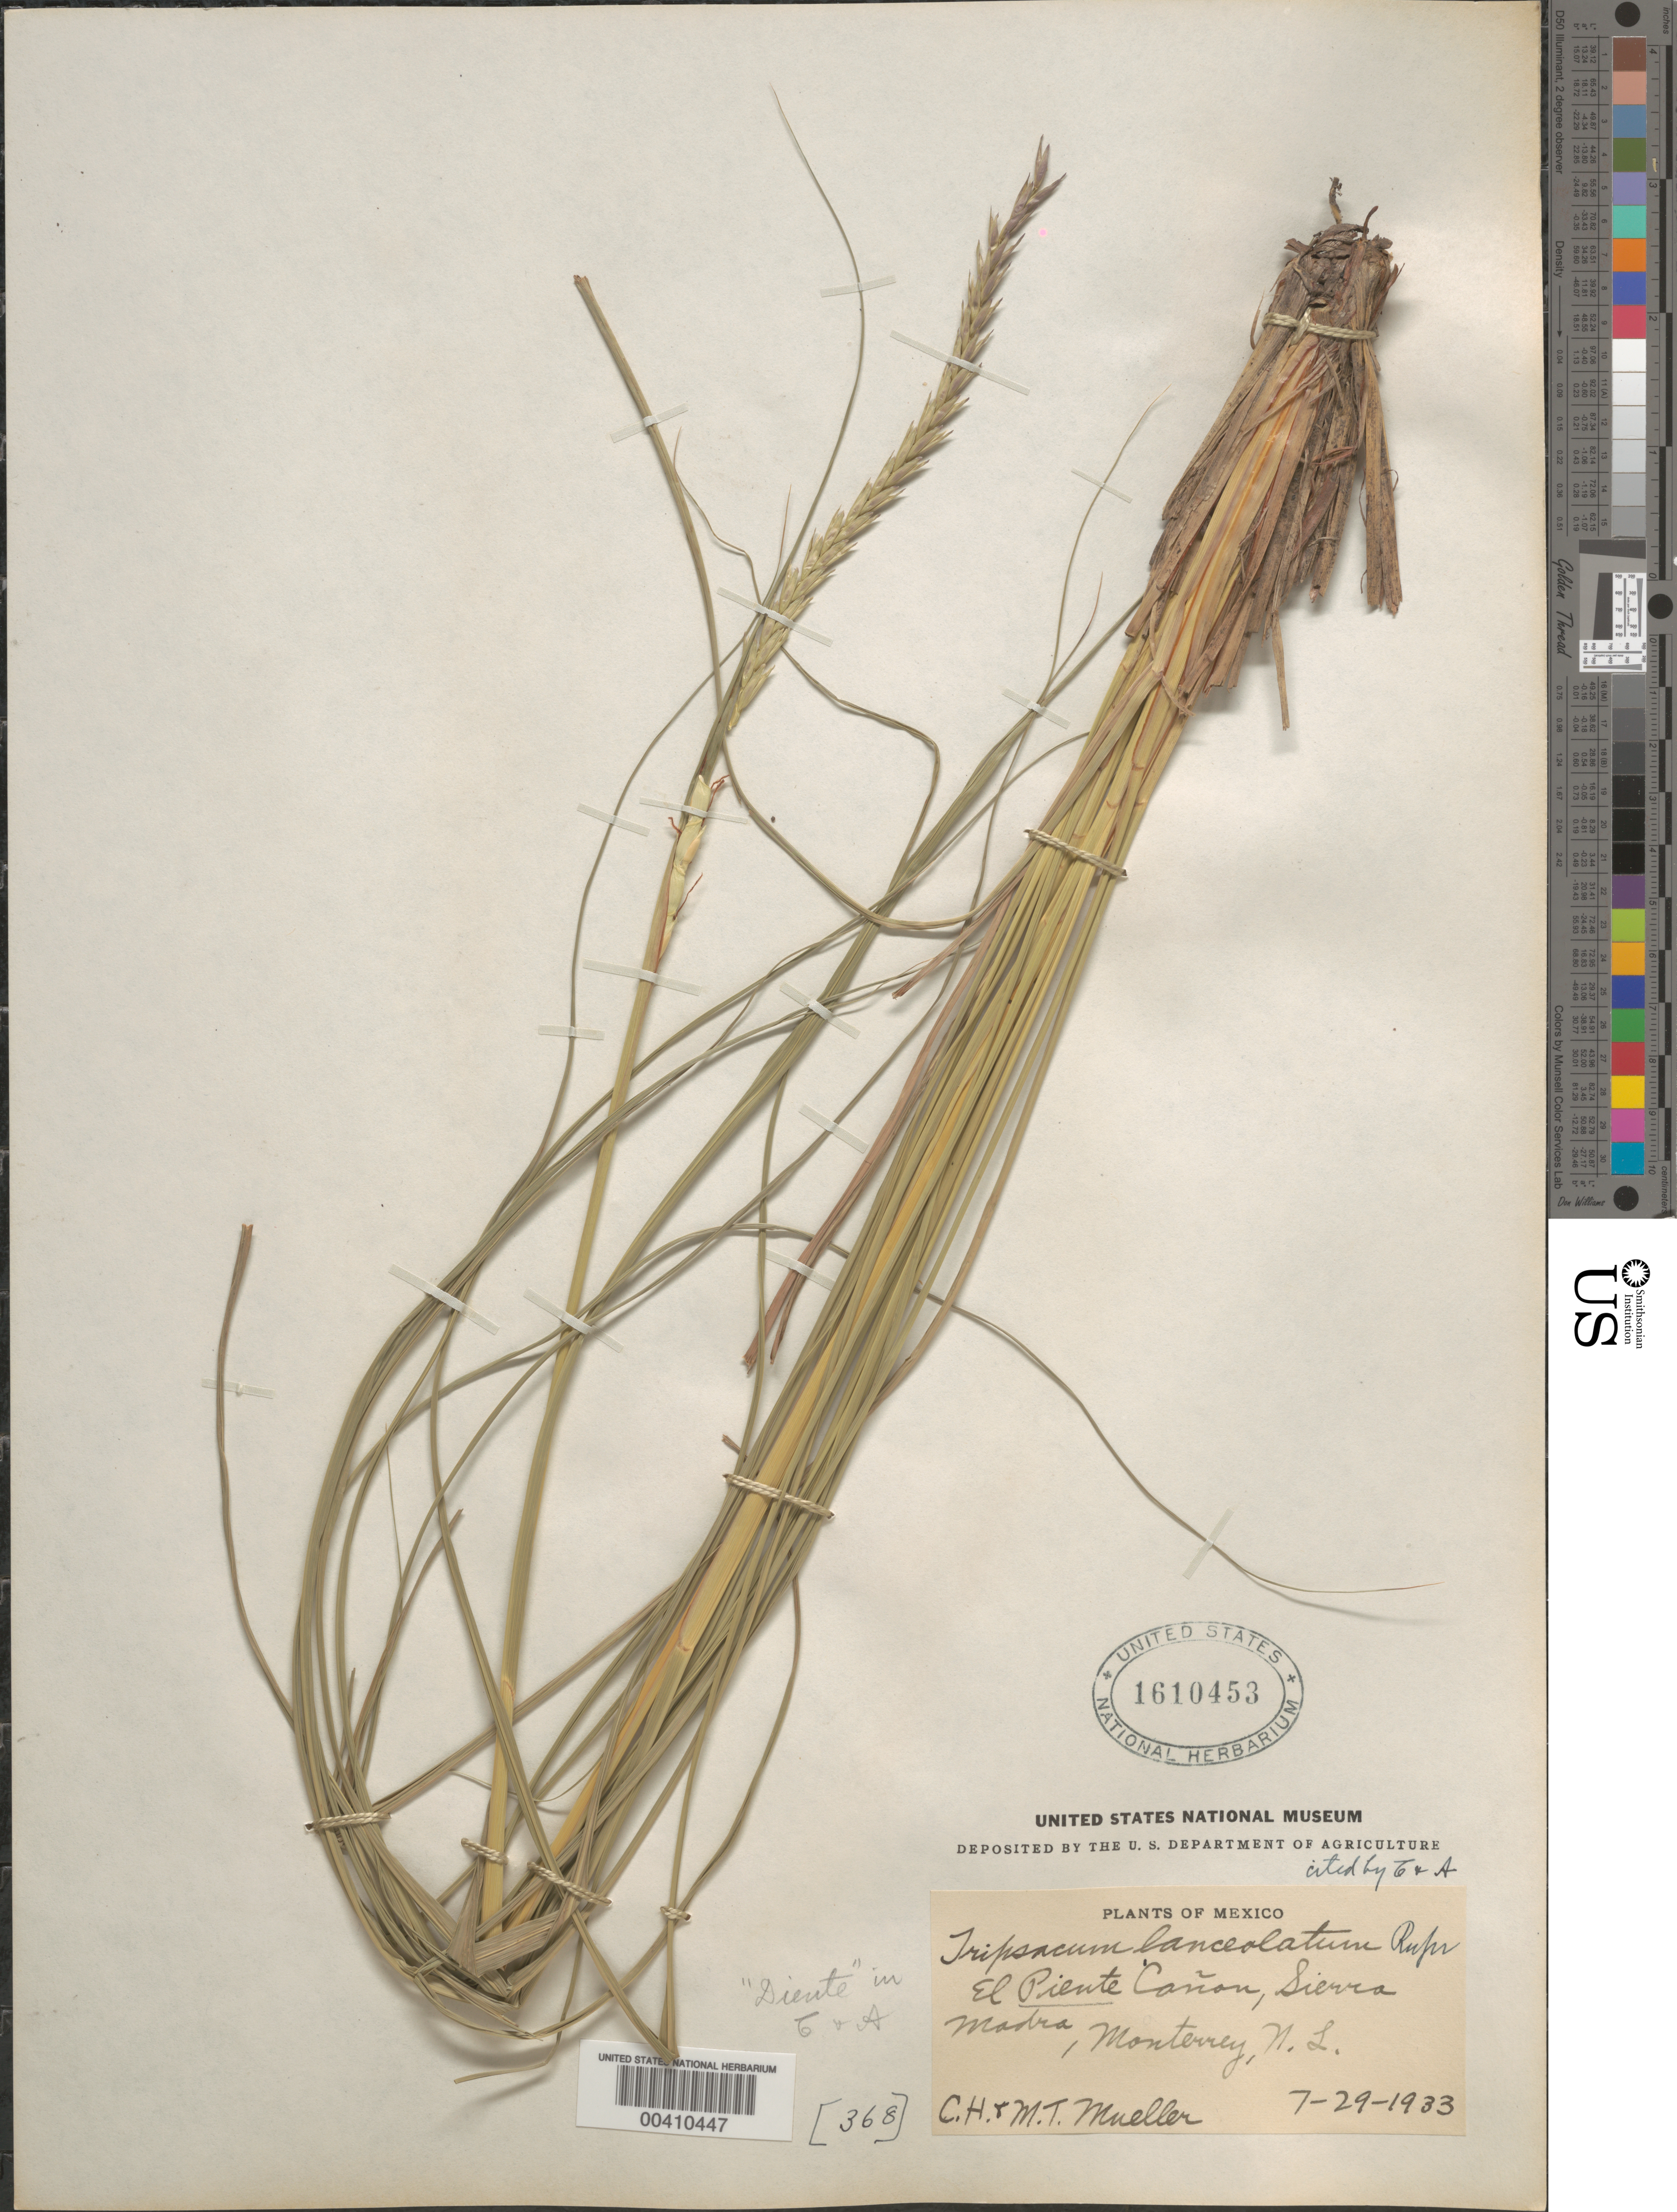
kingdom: Plantae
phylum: Tracheophyta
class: Liliopsida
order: Poales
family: Poaceae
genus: Tripsacum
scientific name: Tripsacum lanceolatum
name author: Rupr. ex E. Fourn.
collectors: C. H. Muller & M. Mueller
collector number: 368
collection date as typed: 29 Jul 1933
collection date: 1933-07-29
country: Mexico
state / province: Nuevo León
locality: El Piente (Diente?) Ca¤on, Sierra Madre, Monterrey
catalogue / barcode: US 1610453